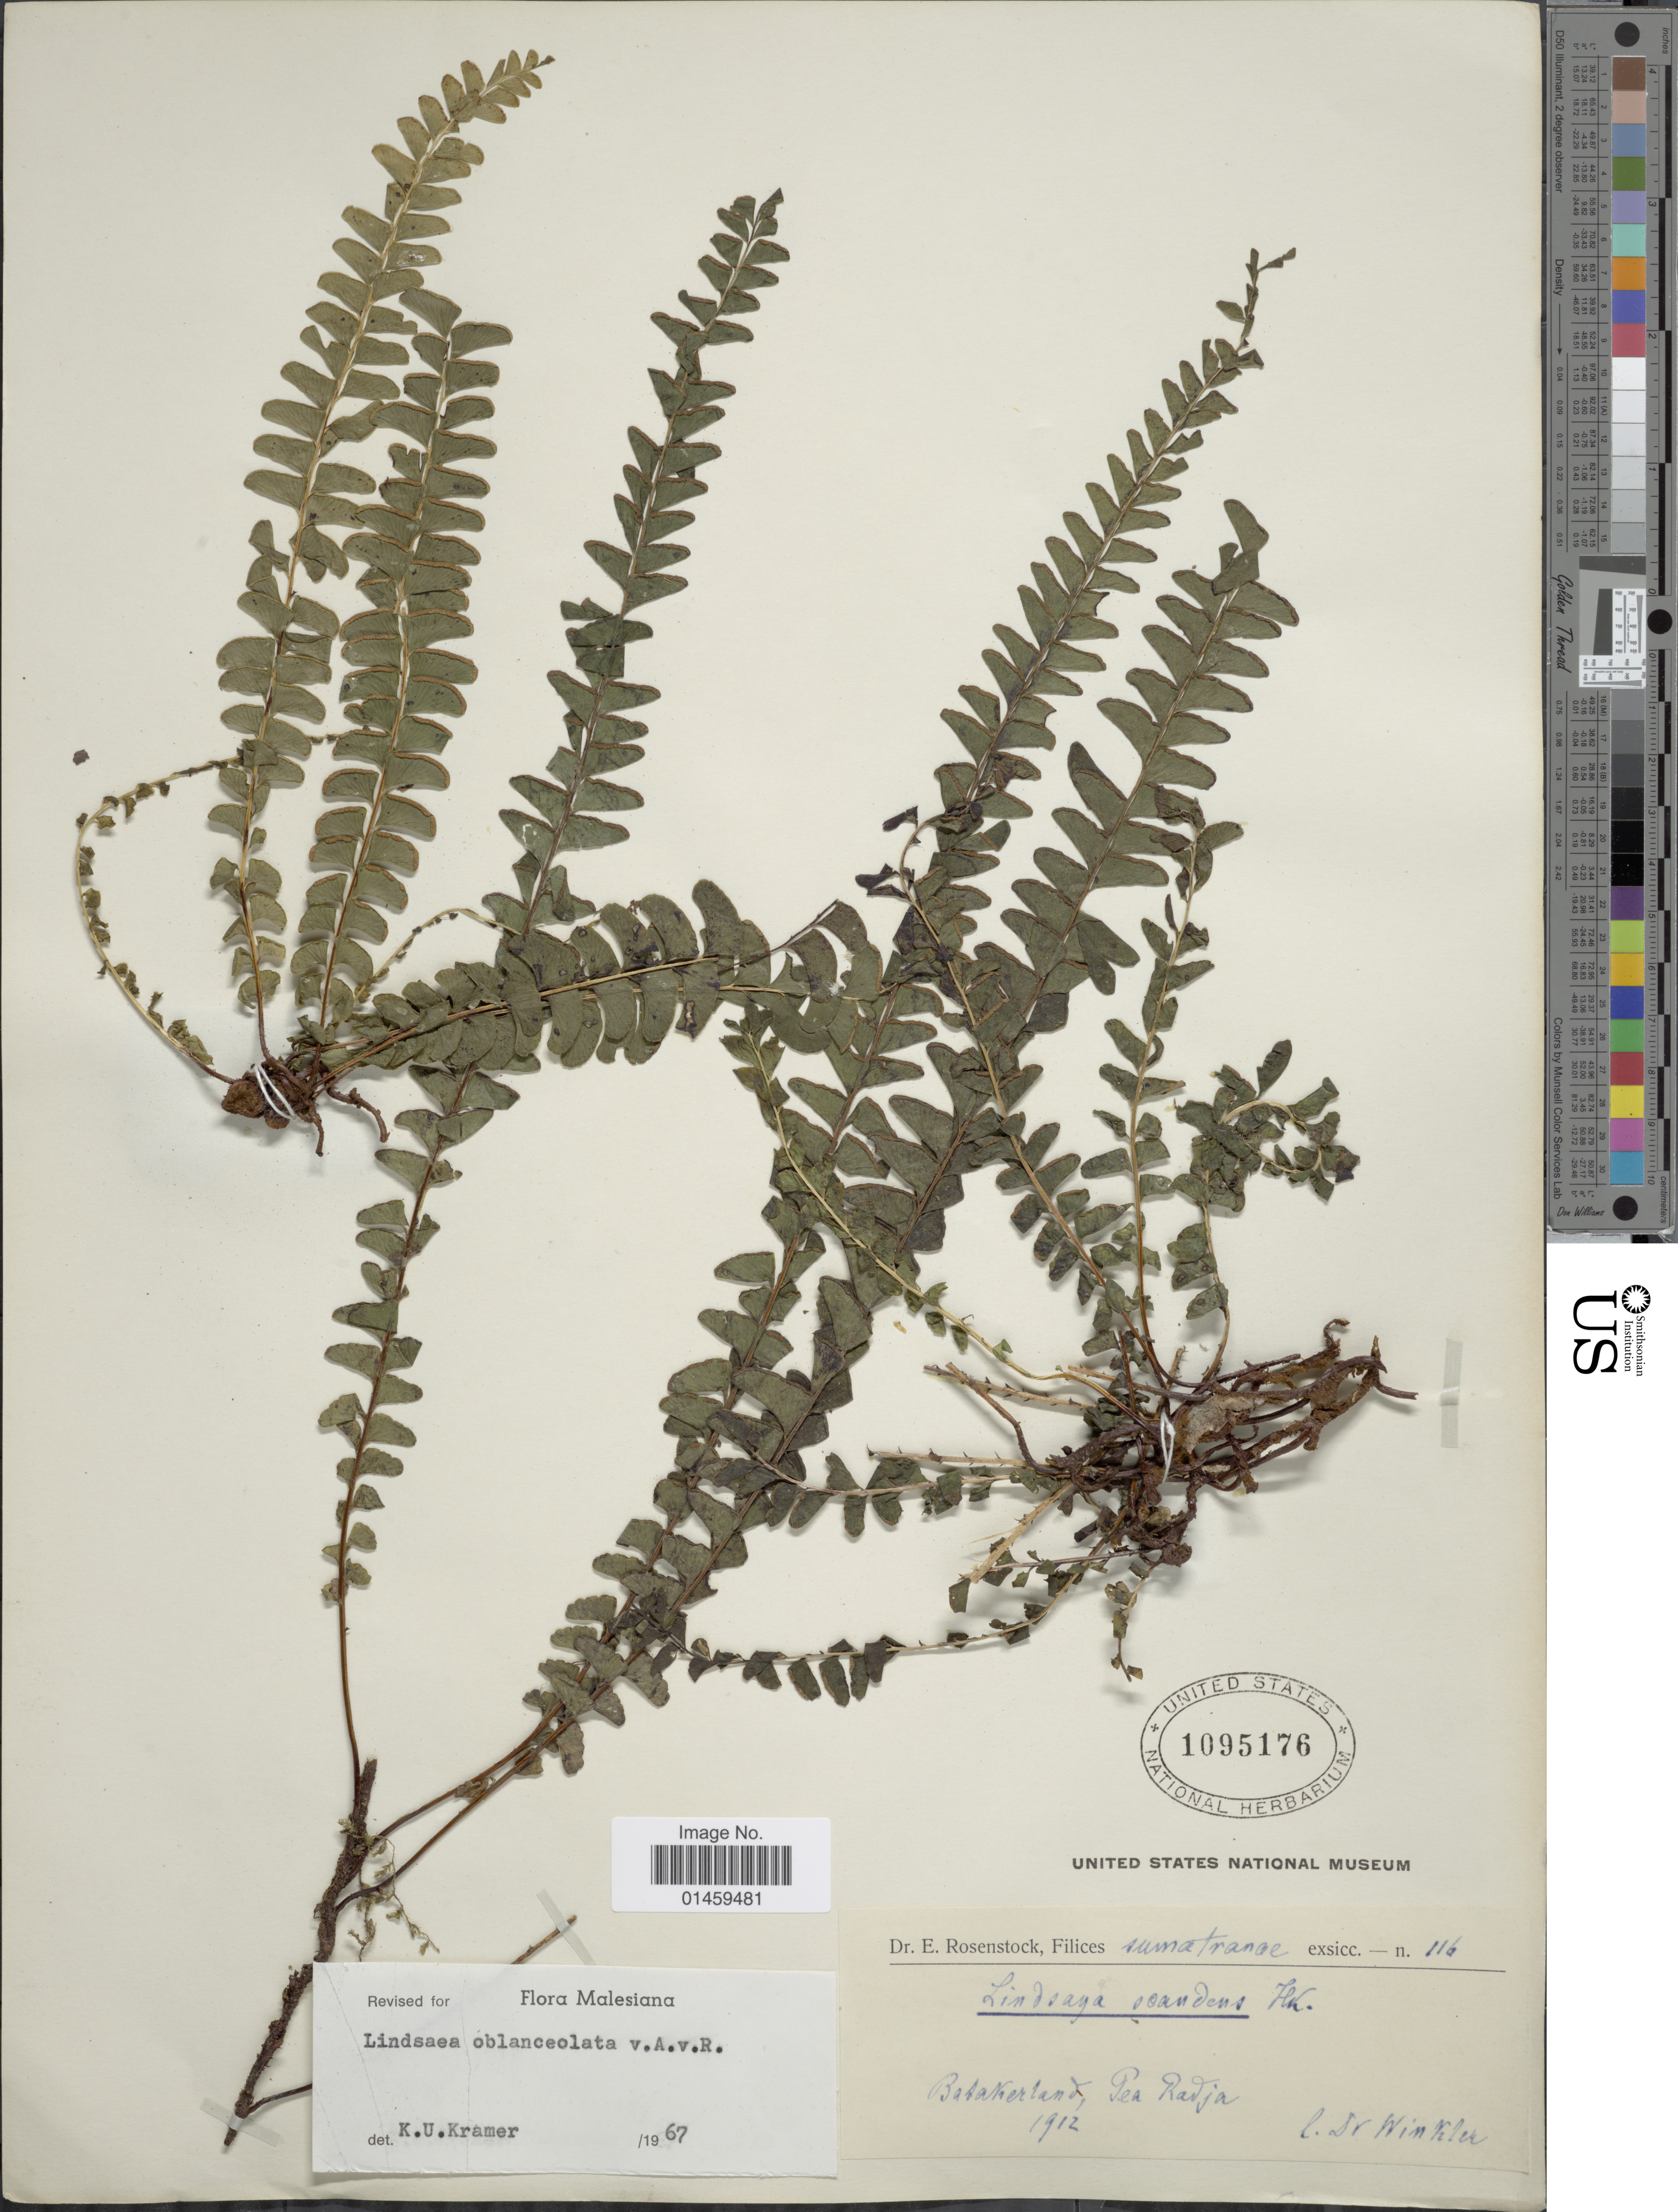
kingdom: Plantae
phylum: Tracheophyta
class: Polypodiopsida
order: Polypodiales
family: Lindsaeaceae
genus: Lindsaea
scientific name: Lindsaea oblanceolata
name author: Alderw.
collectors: -. Winkler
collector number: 116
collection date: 1912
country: Indonesia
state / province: Sumatra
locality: Filices sumatranae. Batakertand, Pea Radja.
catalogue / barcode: US 1095176